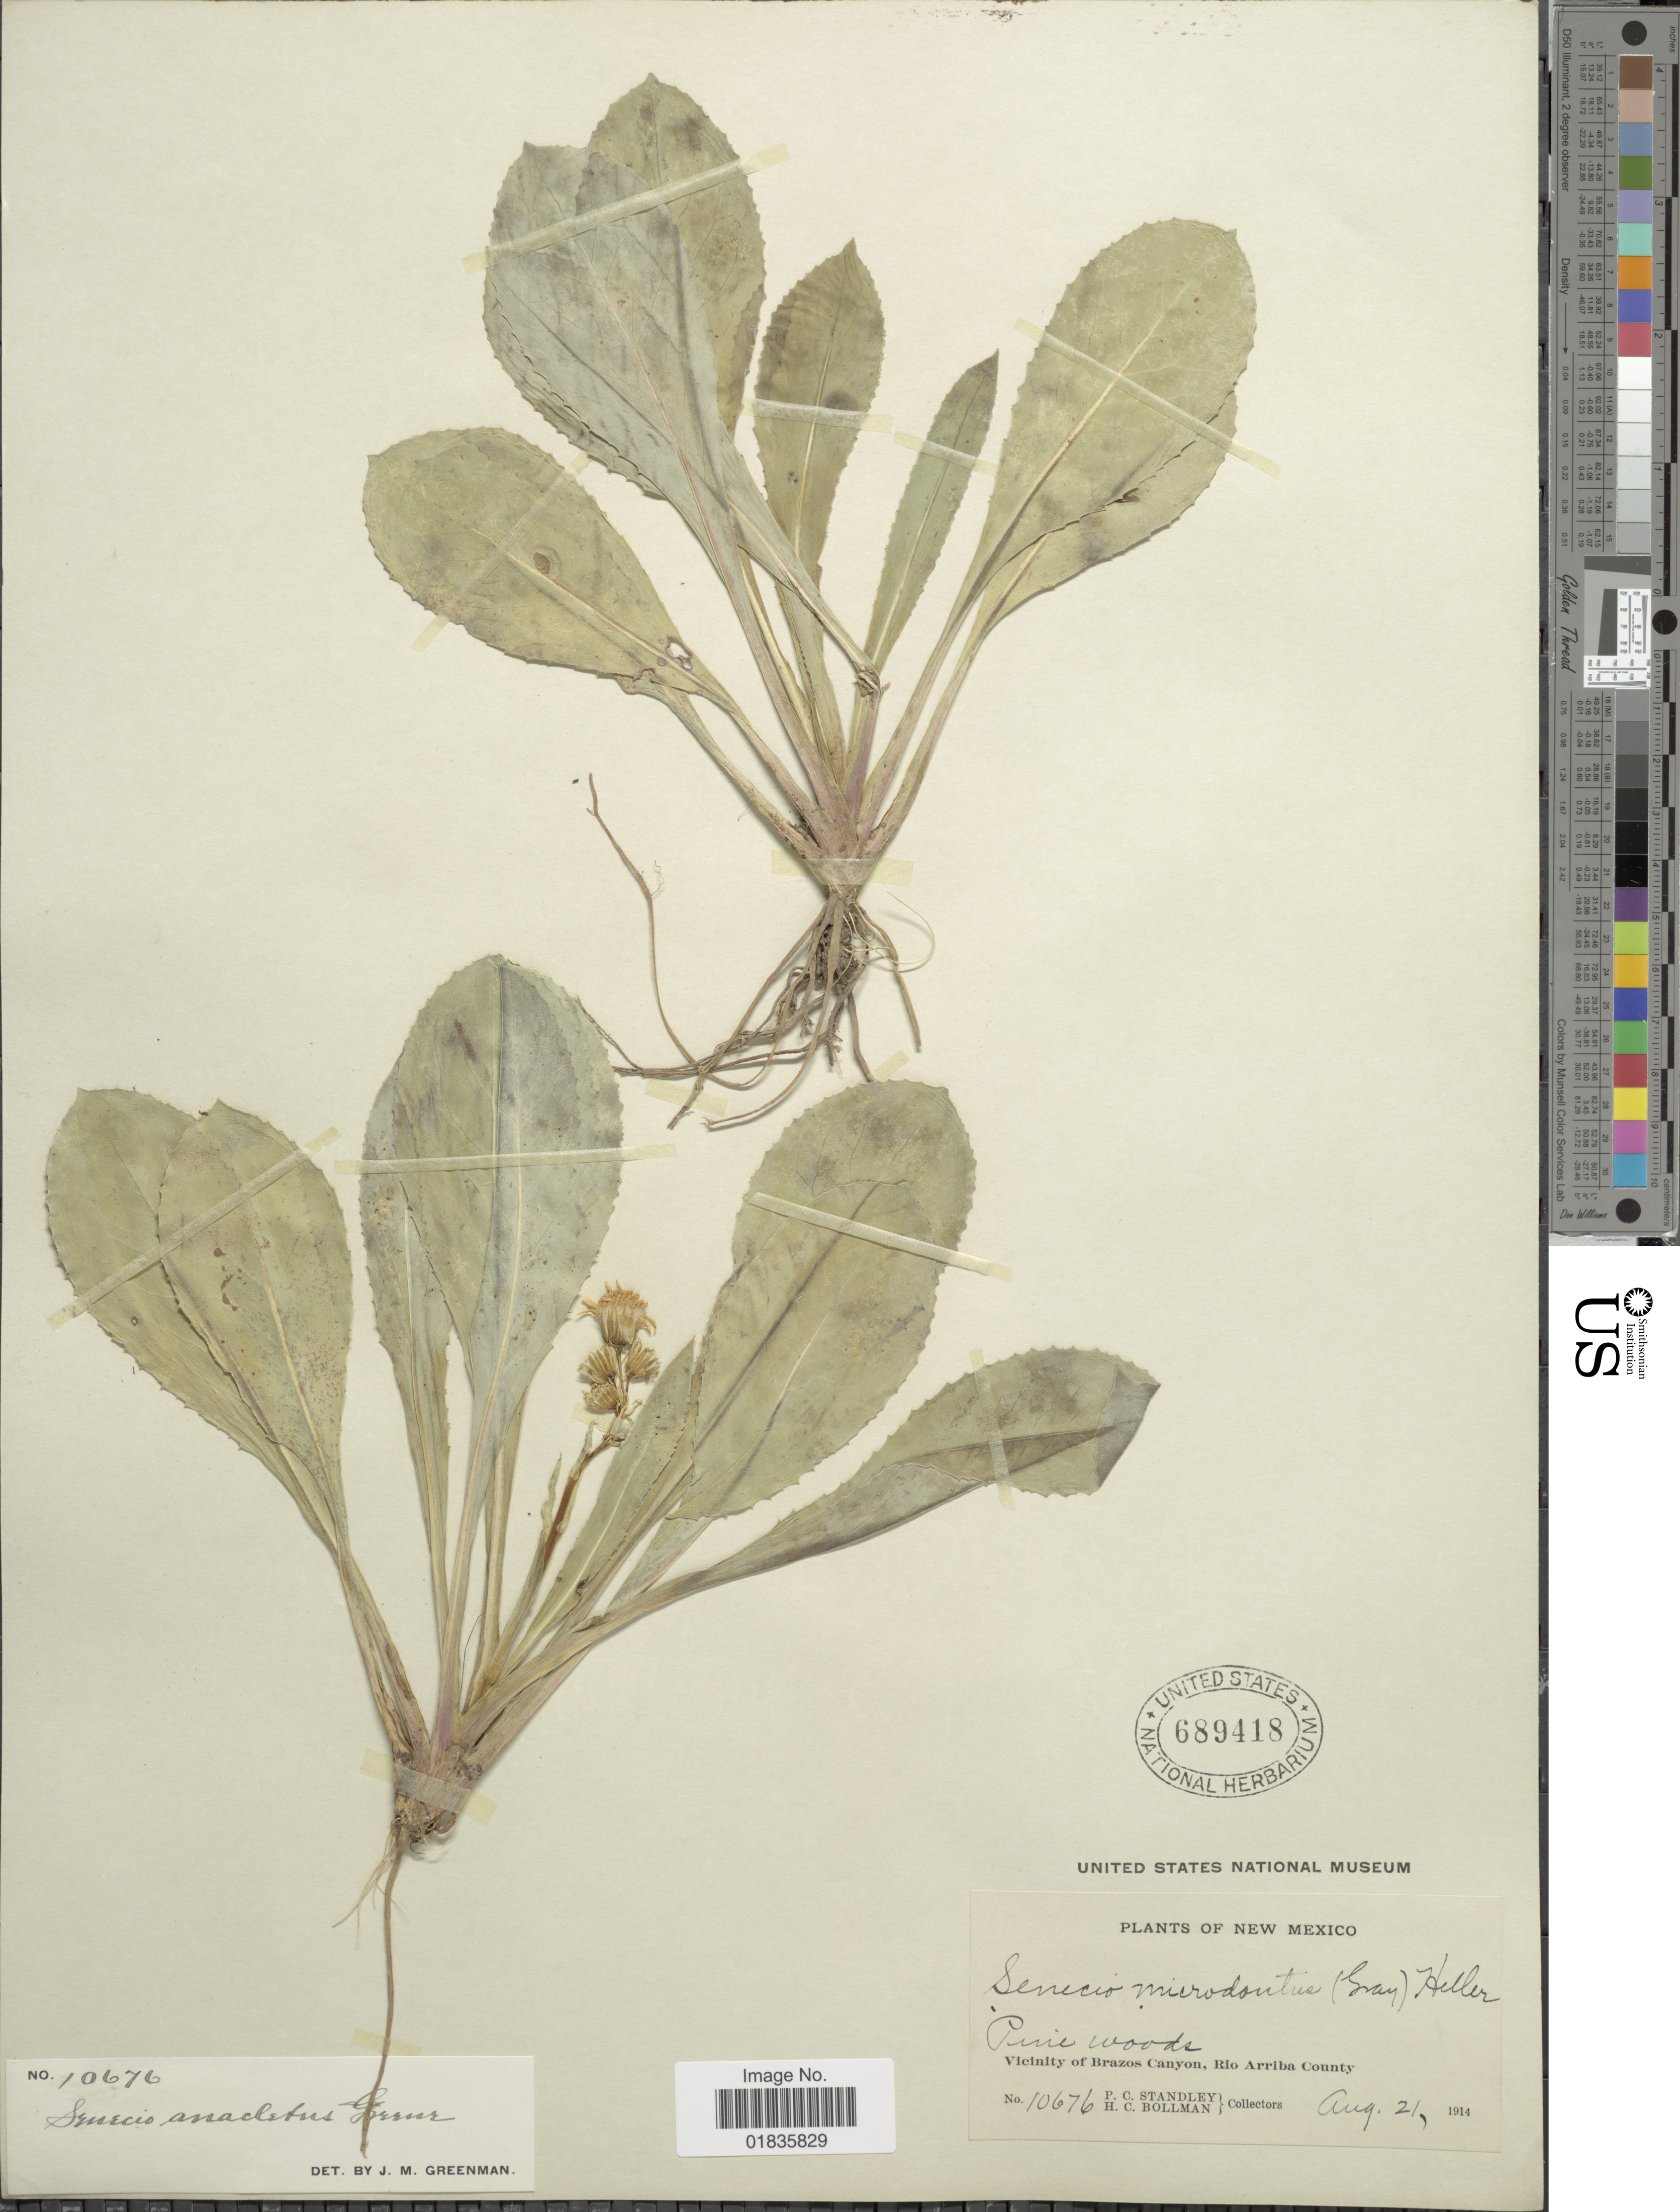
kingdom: Plantae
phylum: Tracheophyta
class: Magnoliopsida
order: Asterales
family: Asteraceae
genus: Senecio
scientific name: Senecio wootonii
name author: Greene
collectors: P. C. Standley & H. C. Bollman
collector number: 10676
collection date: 1914-08-21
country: United States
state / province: New Mexico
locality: Pine woods, vicinity of Brazos Canyon, Rio Arriba County.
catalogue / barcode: US 689418